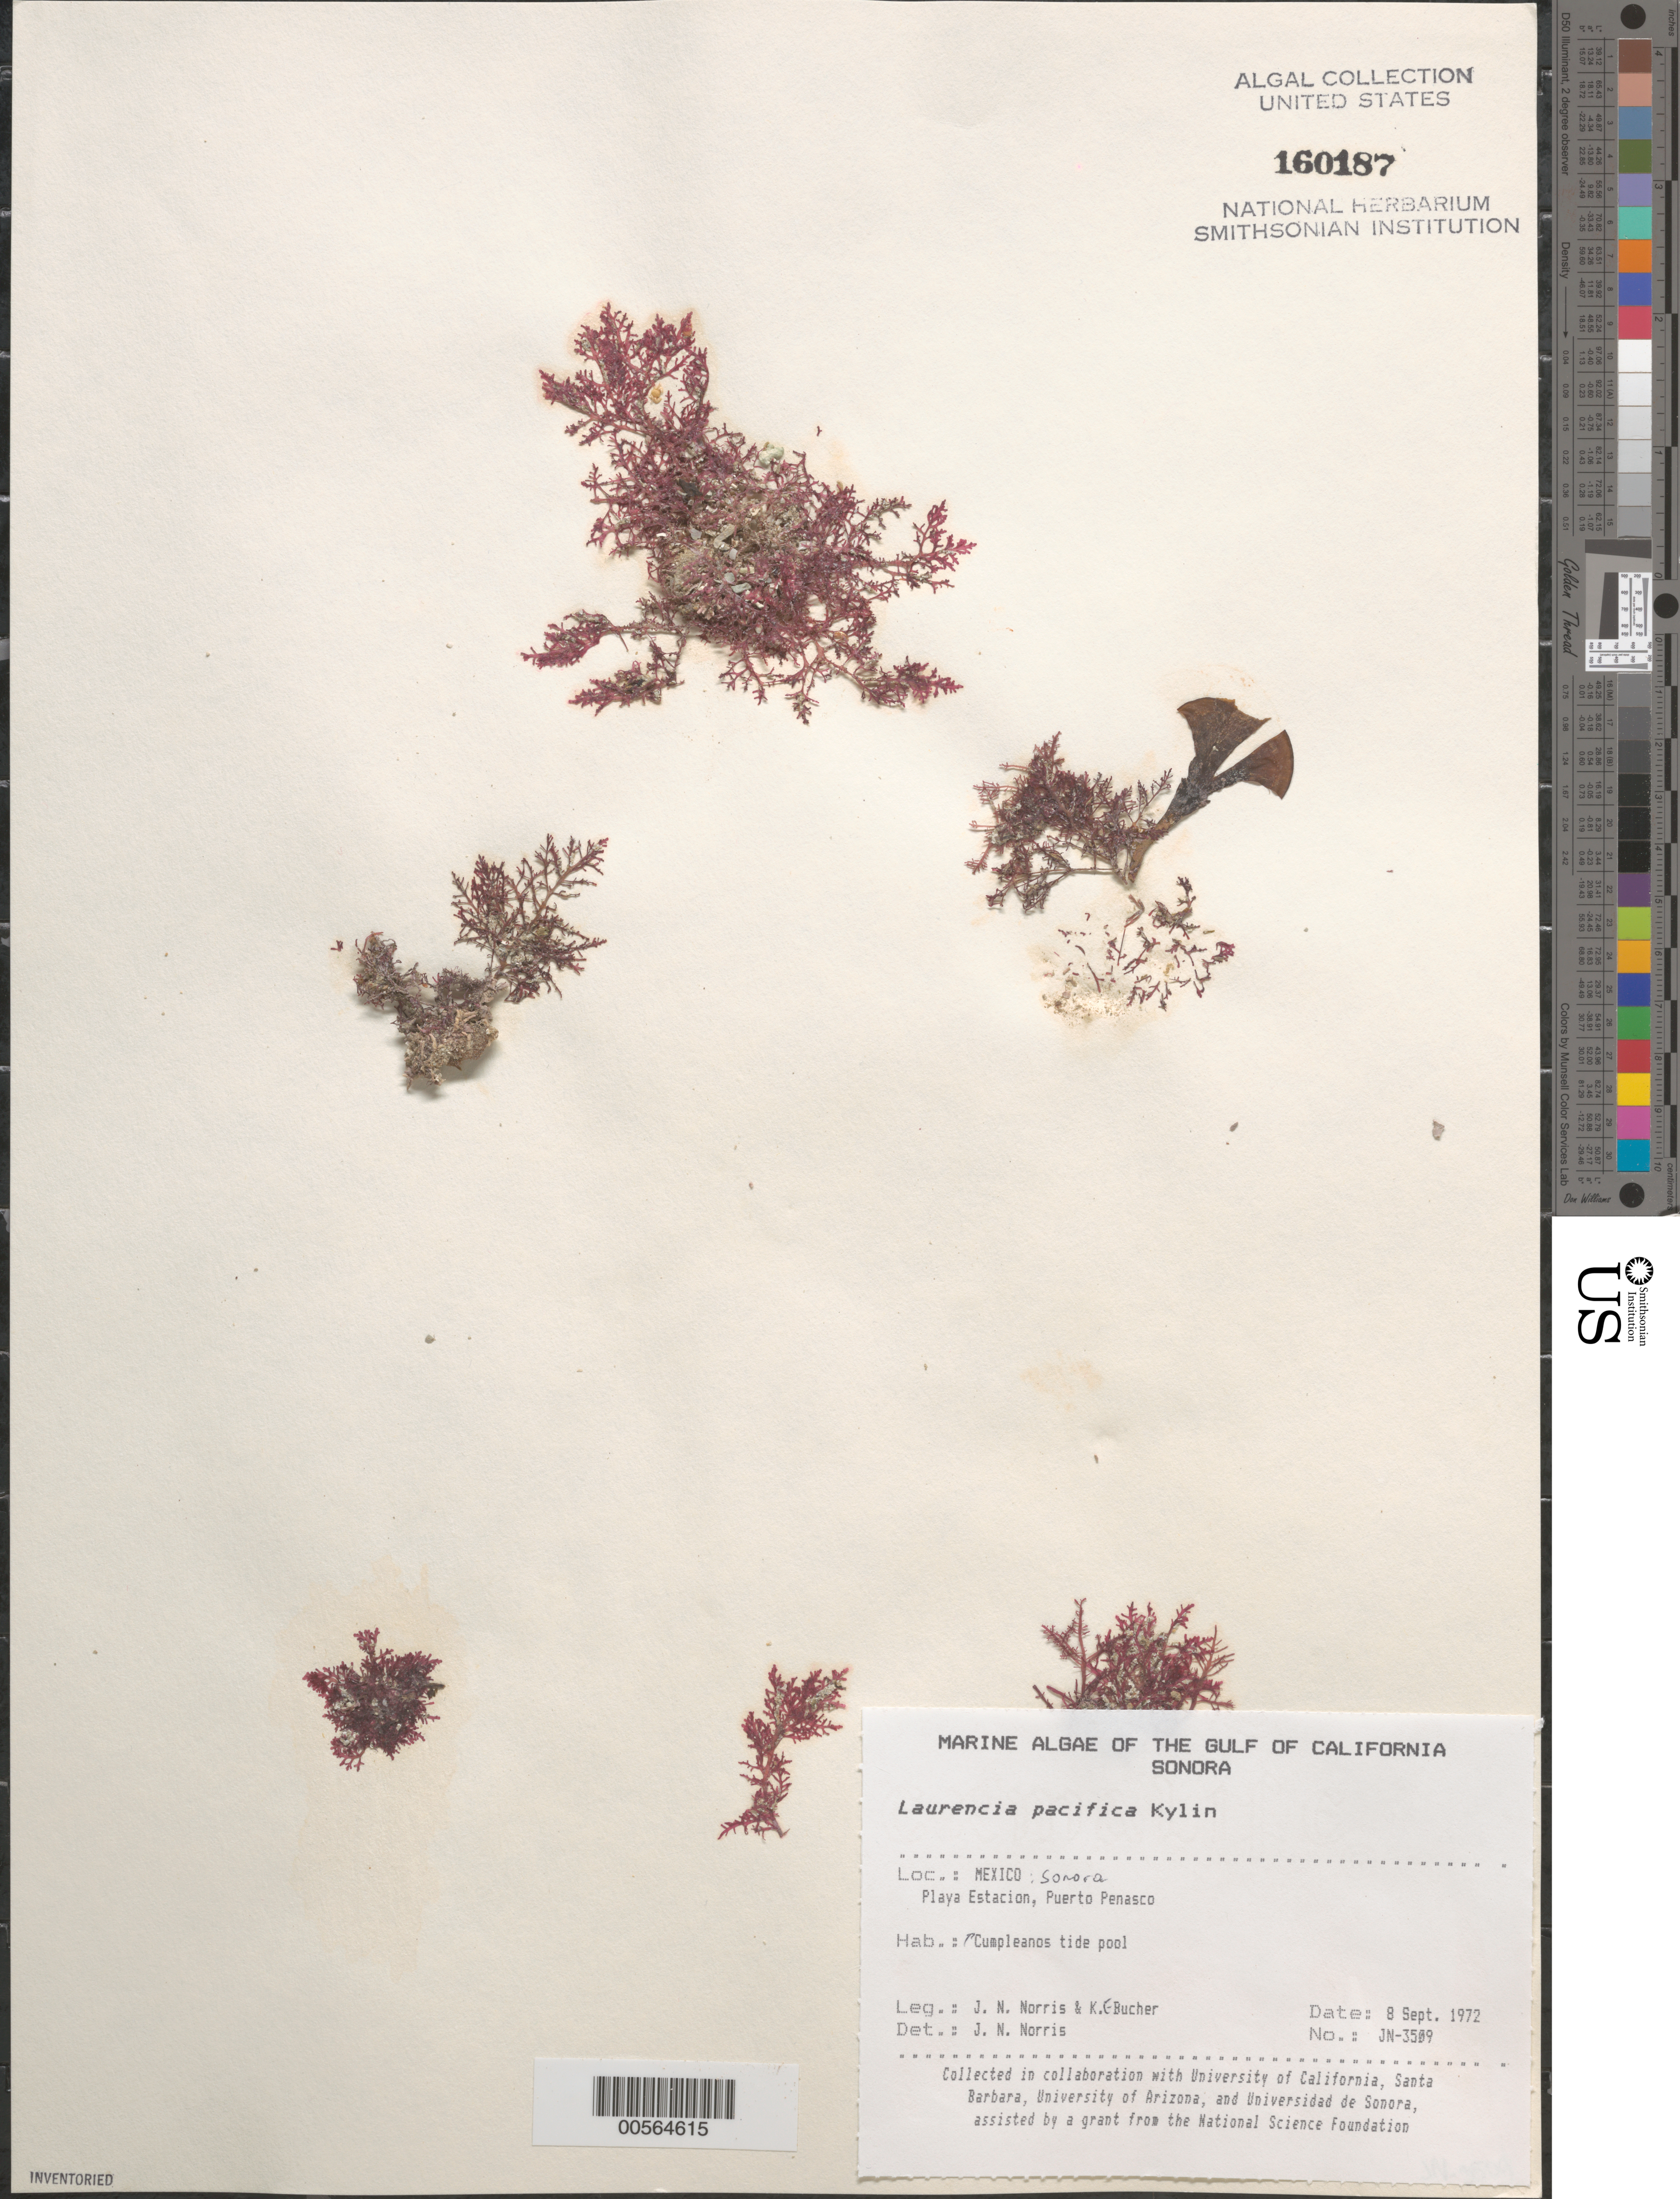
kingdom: Plantae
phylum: Rhodophyta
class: Florideophyceae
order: Ceramiales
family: Rhodomelaceae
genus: Laurencia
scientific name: Laurencia pacifica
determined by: Norris, James N.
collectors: J. N. Norris & K. E. Bucher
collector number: JN-3509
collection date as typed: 08 Sep 1972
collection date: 1972-09-08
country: Mexico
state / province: Sonora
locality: Playa Estacion, Puerto Penasco, Cumpleanos tide pool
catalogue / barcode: US 160187